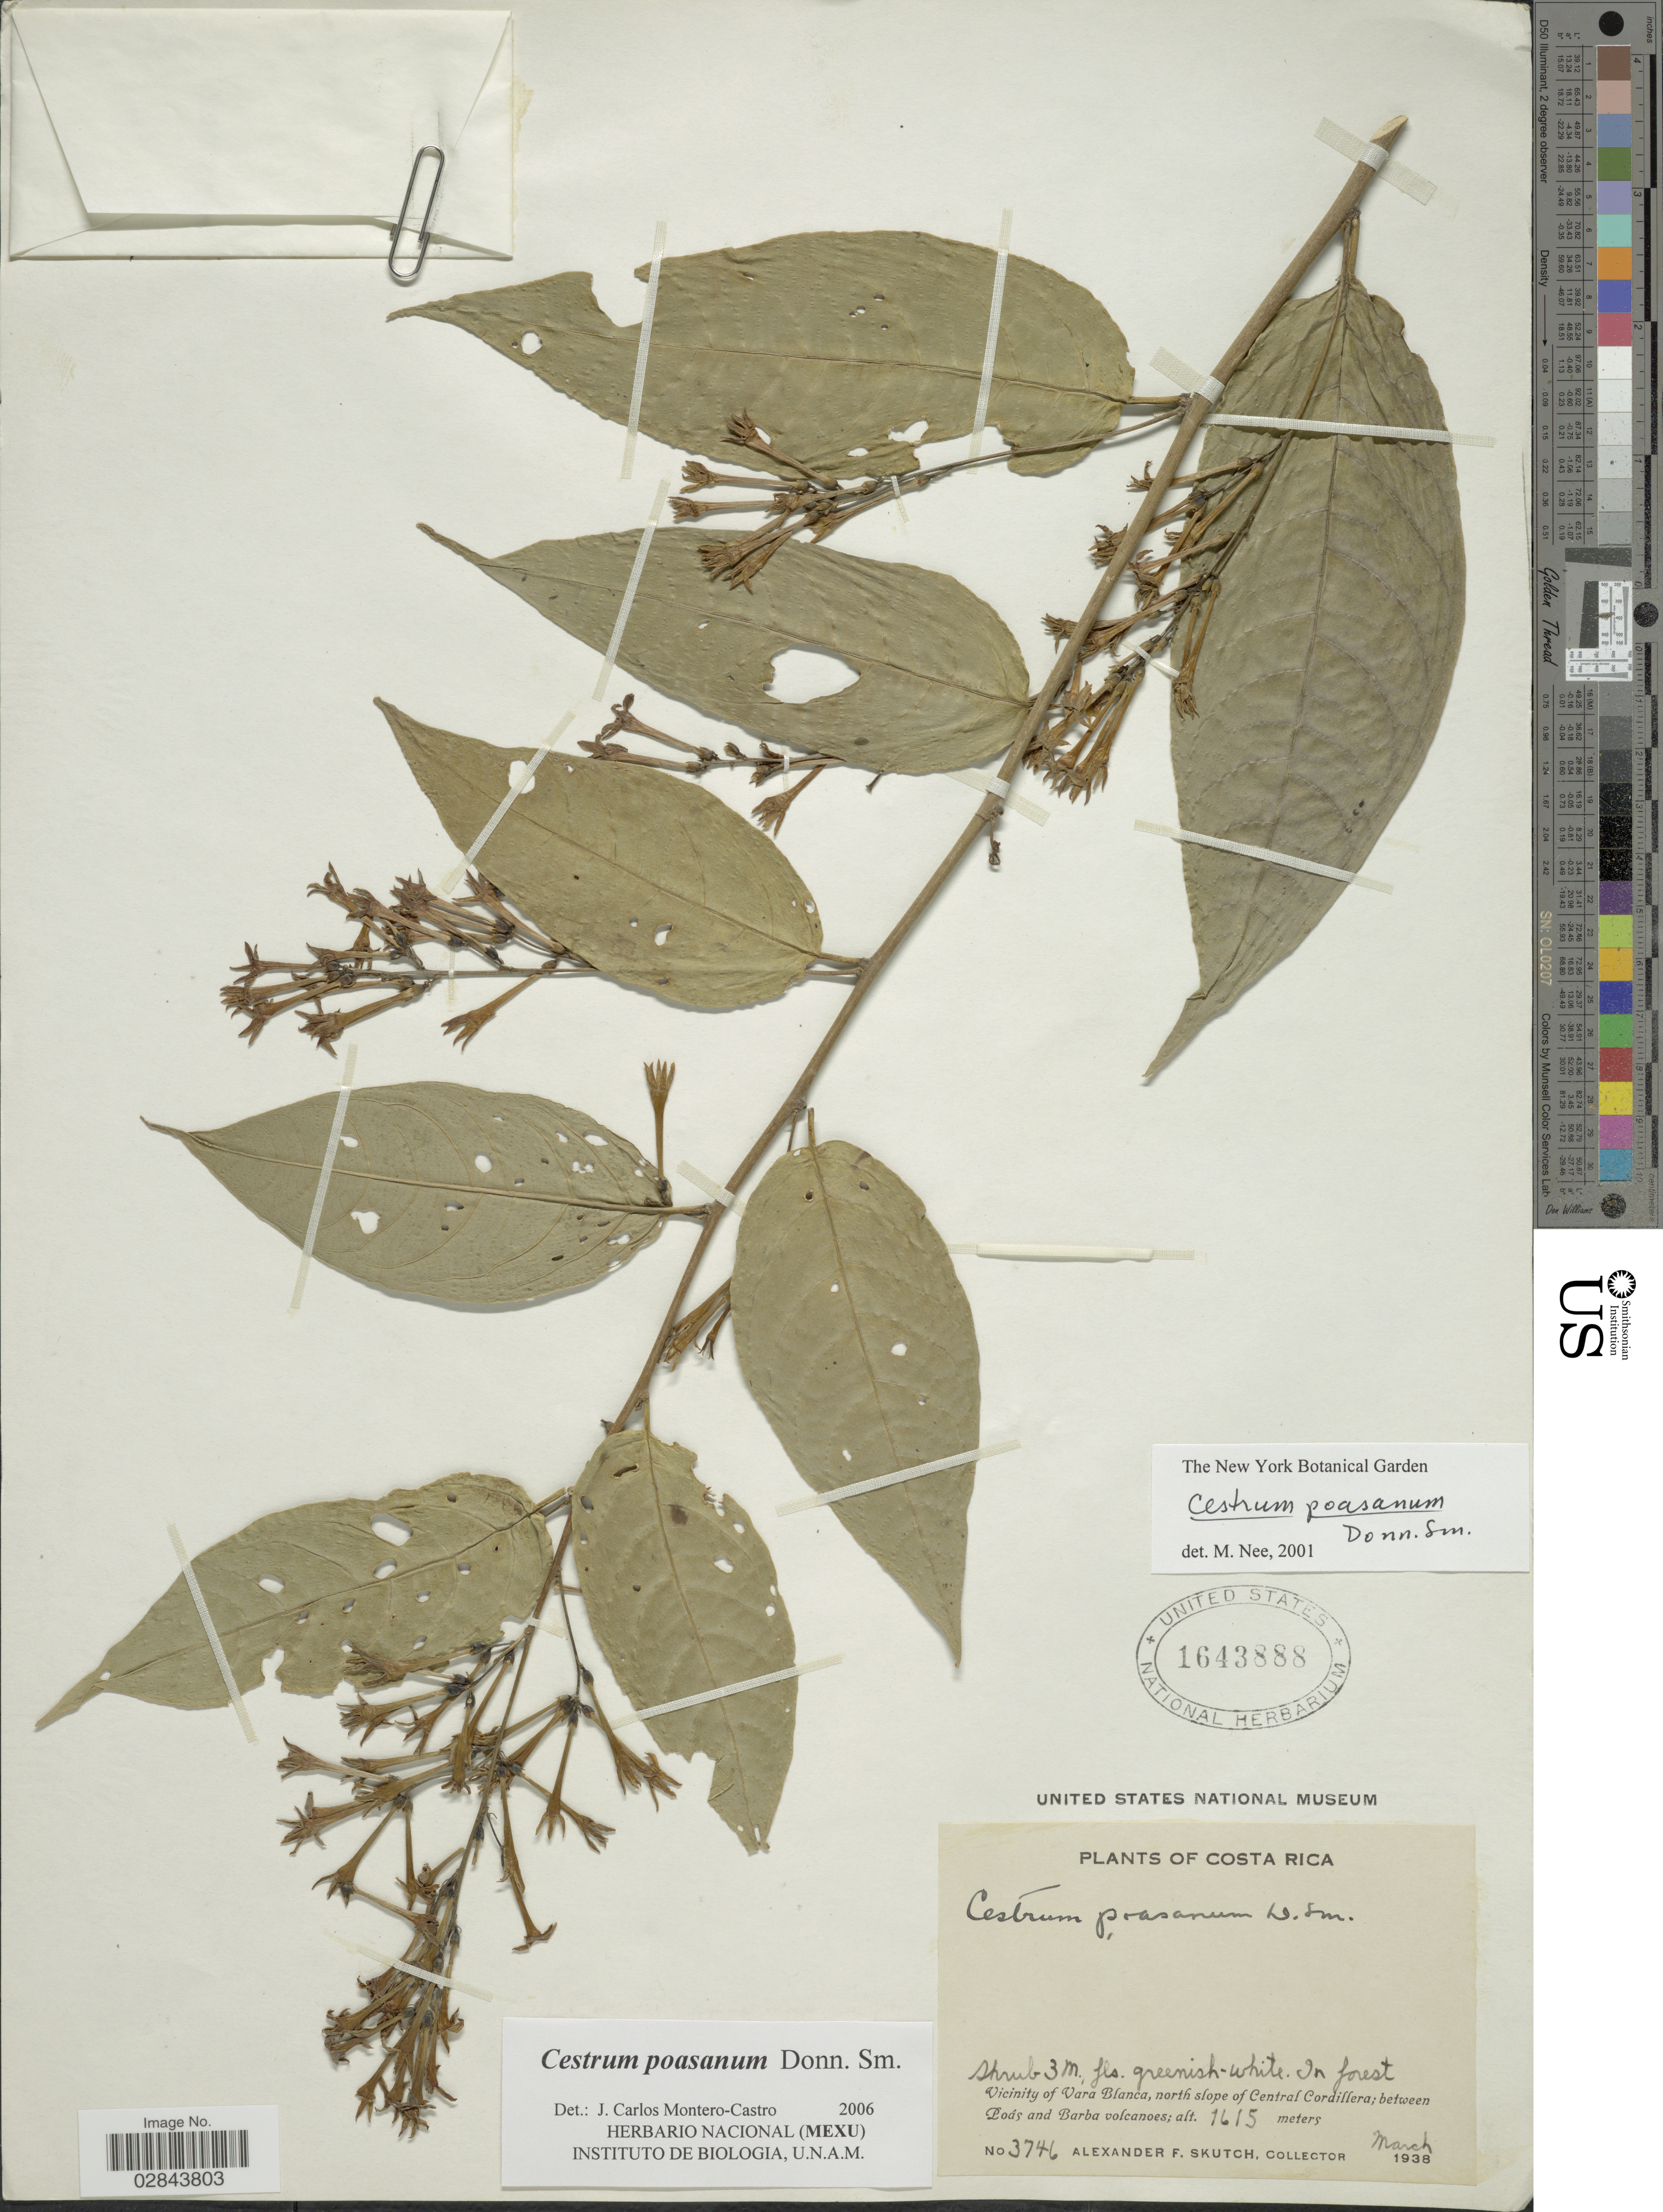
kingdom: Plantae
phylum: Tracheophyta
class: Magnoliopsida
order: Solanales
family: Solanaceae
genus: Cestrum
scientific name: Cestrum poasanum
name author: Donn. Sm.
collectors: A. F. Skutch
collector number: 3746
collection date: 1938-03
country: Costa Rica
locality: Vicinity of Vara Blanca, north slope of Central Cordillera; between Poás and Barba volcanoes.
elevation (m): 1615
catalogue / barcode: US 1643888